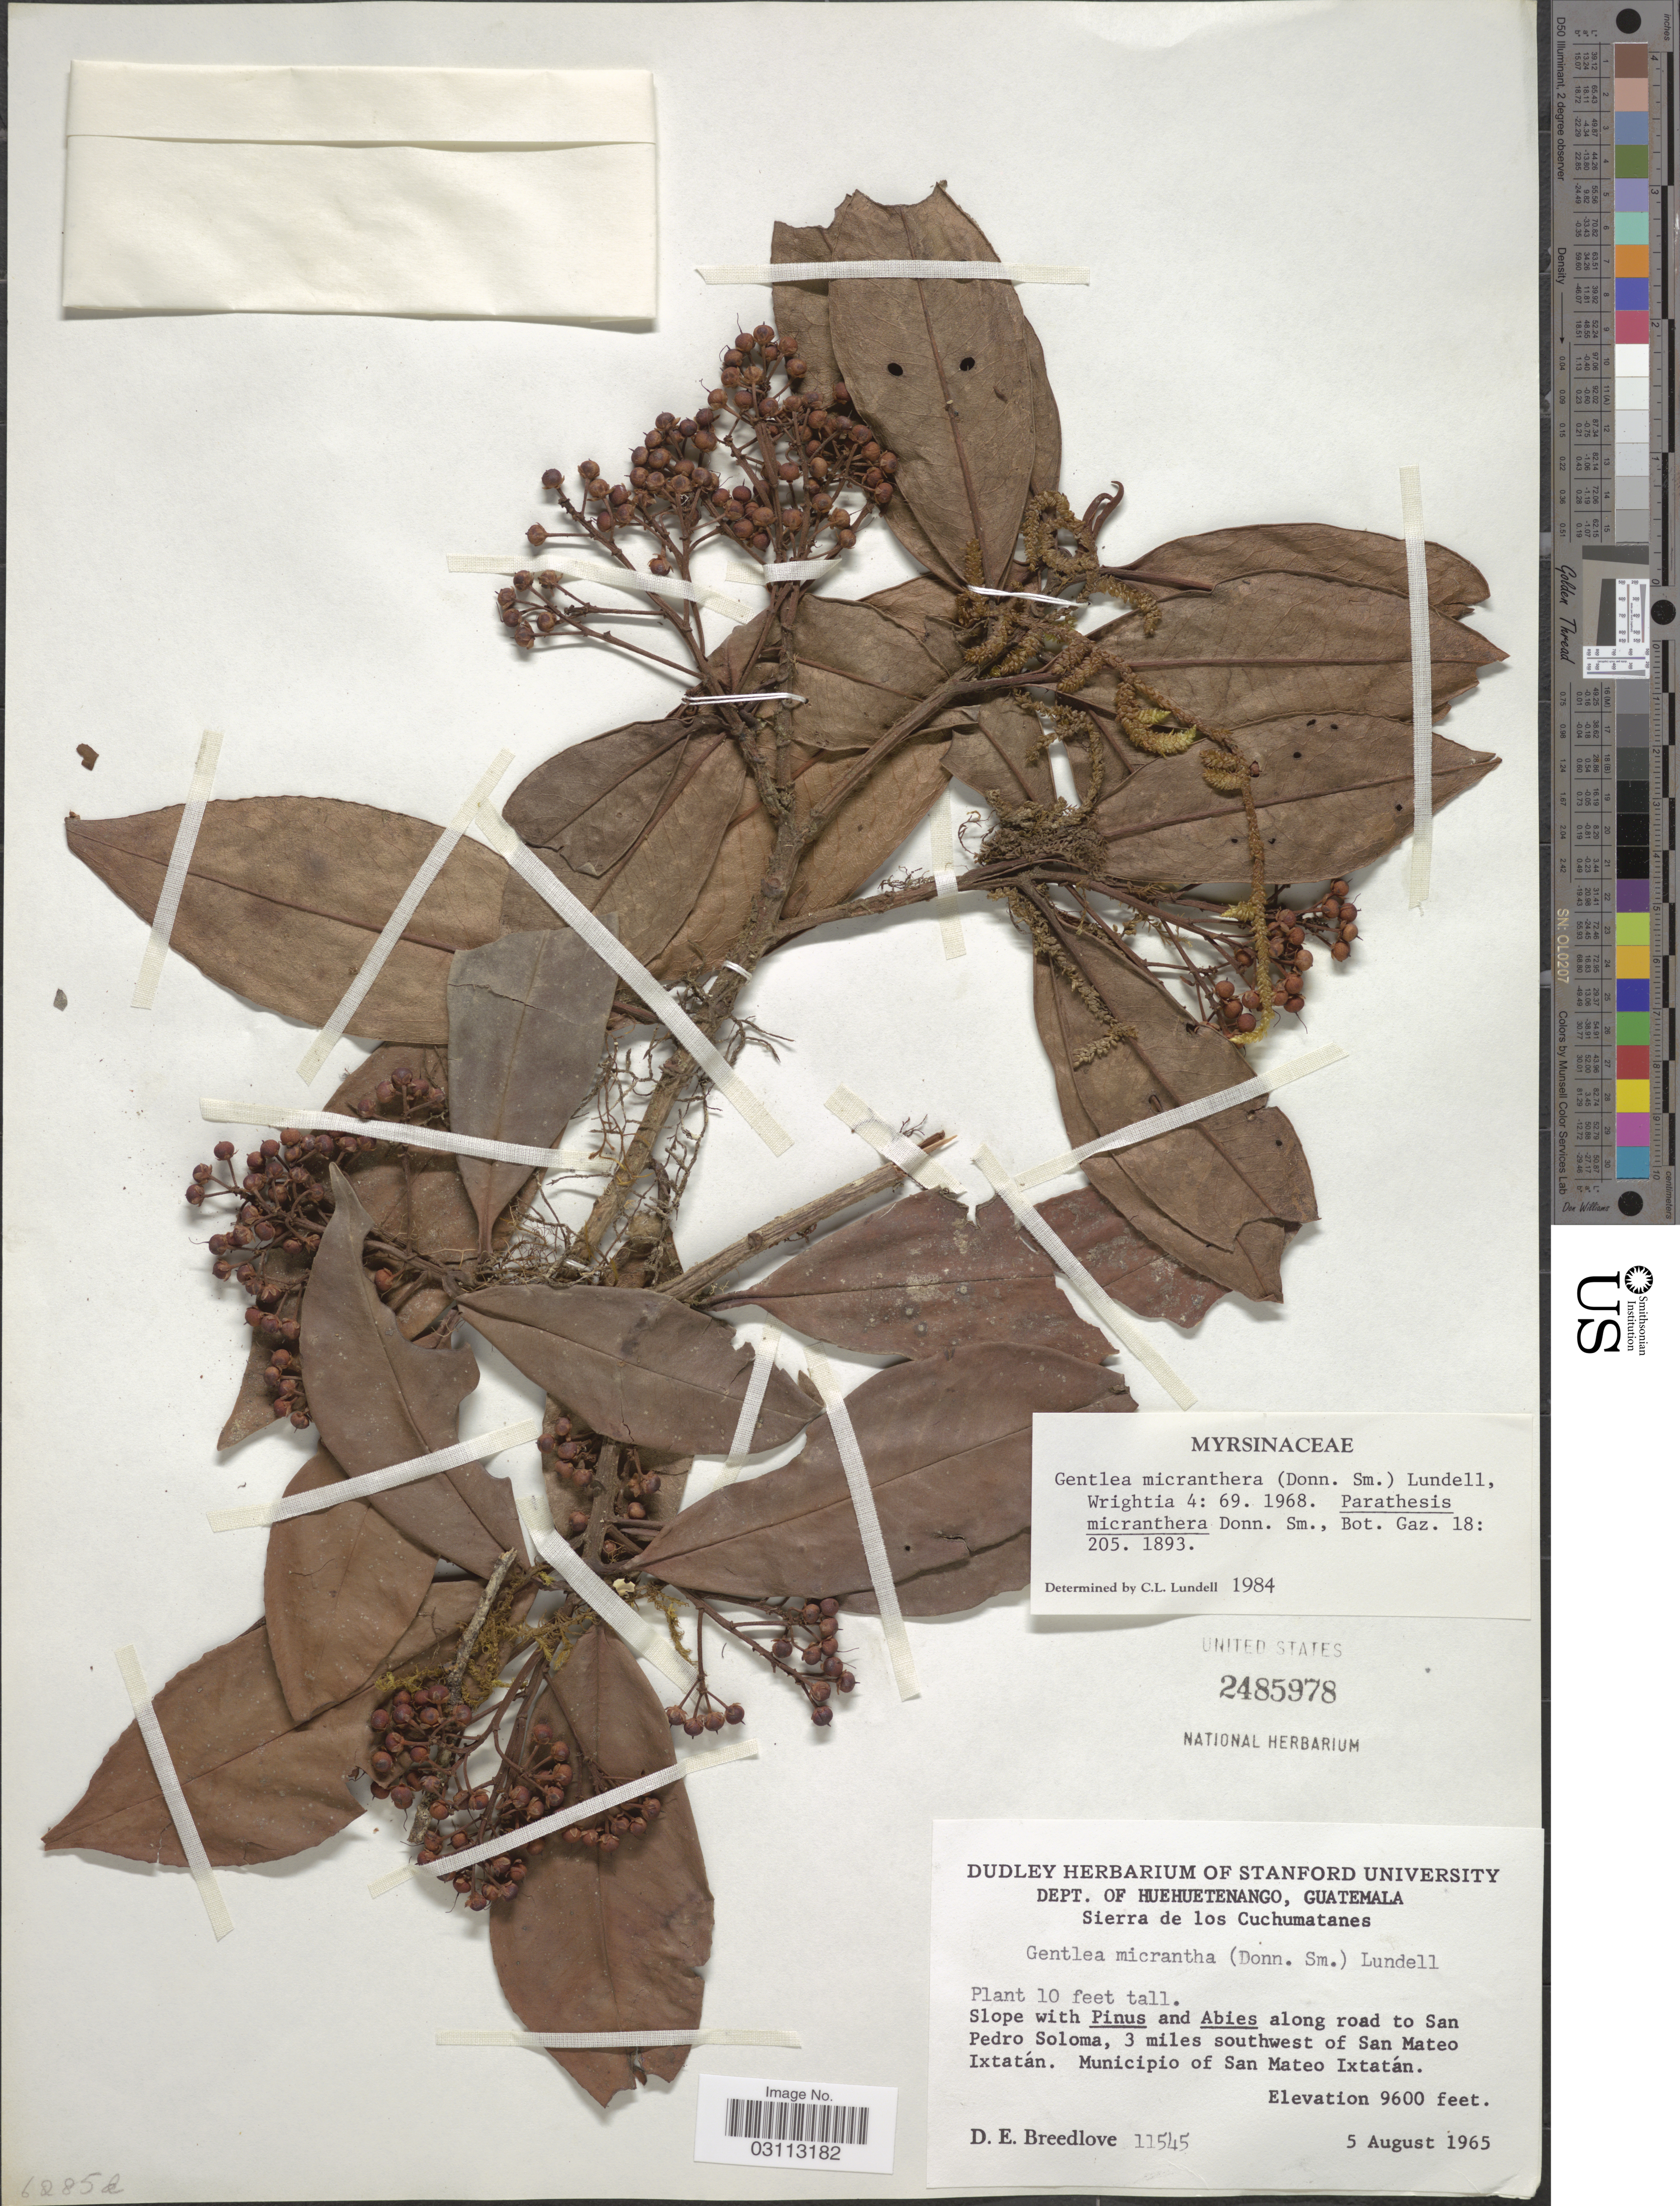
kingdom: Plantae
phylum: Tracheophyta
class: Magnoliopsida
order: Ericales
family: Primulaceae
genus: Gentlea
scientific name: Gentlea micranthera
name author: (Donn. Sm.) Lundell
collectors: D. E. Breedlove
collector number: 11545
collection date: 1965-08-05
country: Guatemala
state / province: Huehuetenango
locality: Dept. of Huehuetenango. sierra de los Cuchumatanes. Slopes with Pinus and Abies along road to San Pedro Soloma, 3 miles southwest of San Mateo Ixtatán. Municipio of San Mateo Ixtatán.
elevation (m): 2926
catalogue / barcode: US 2485978